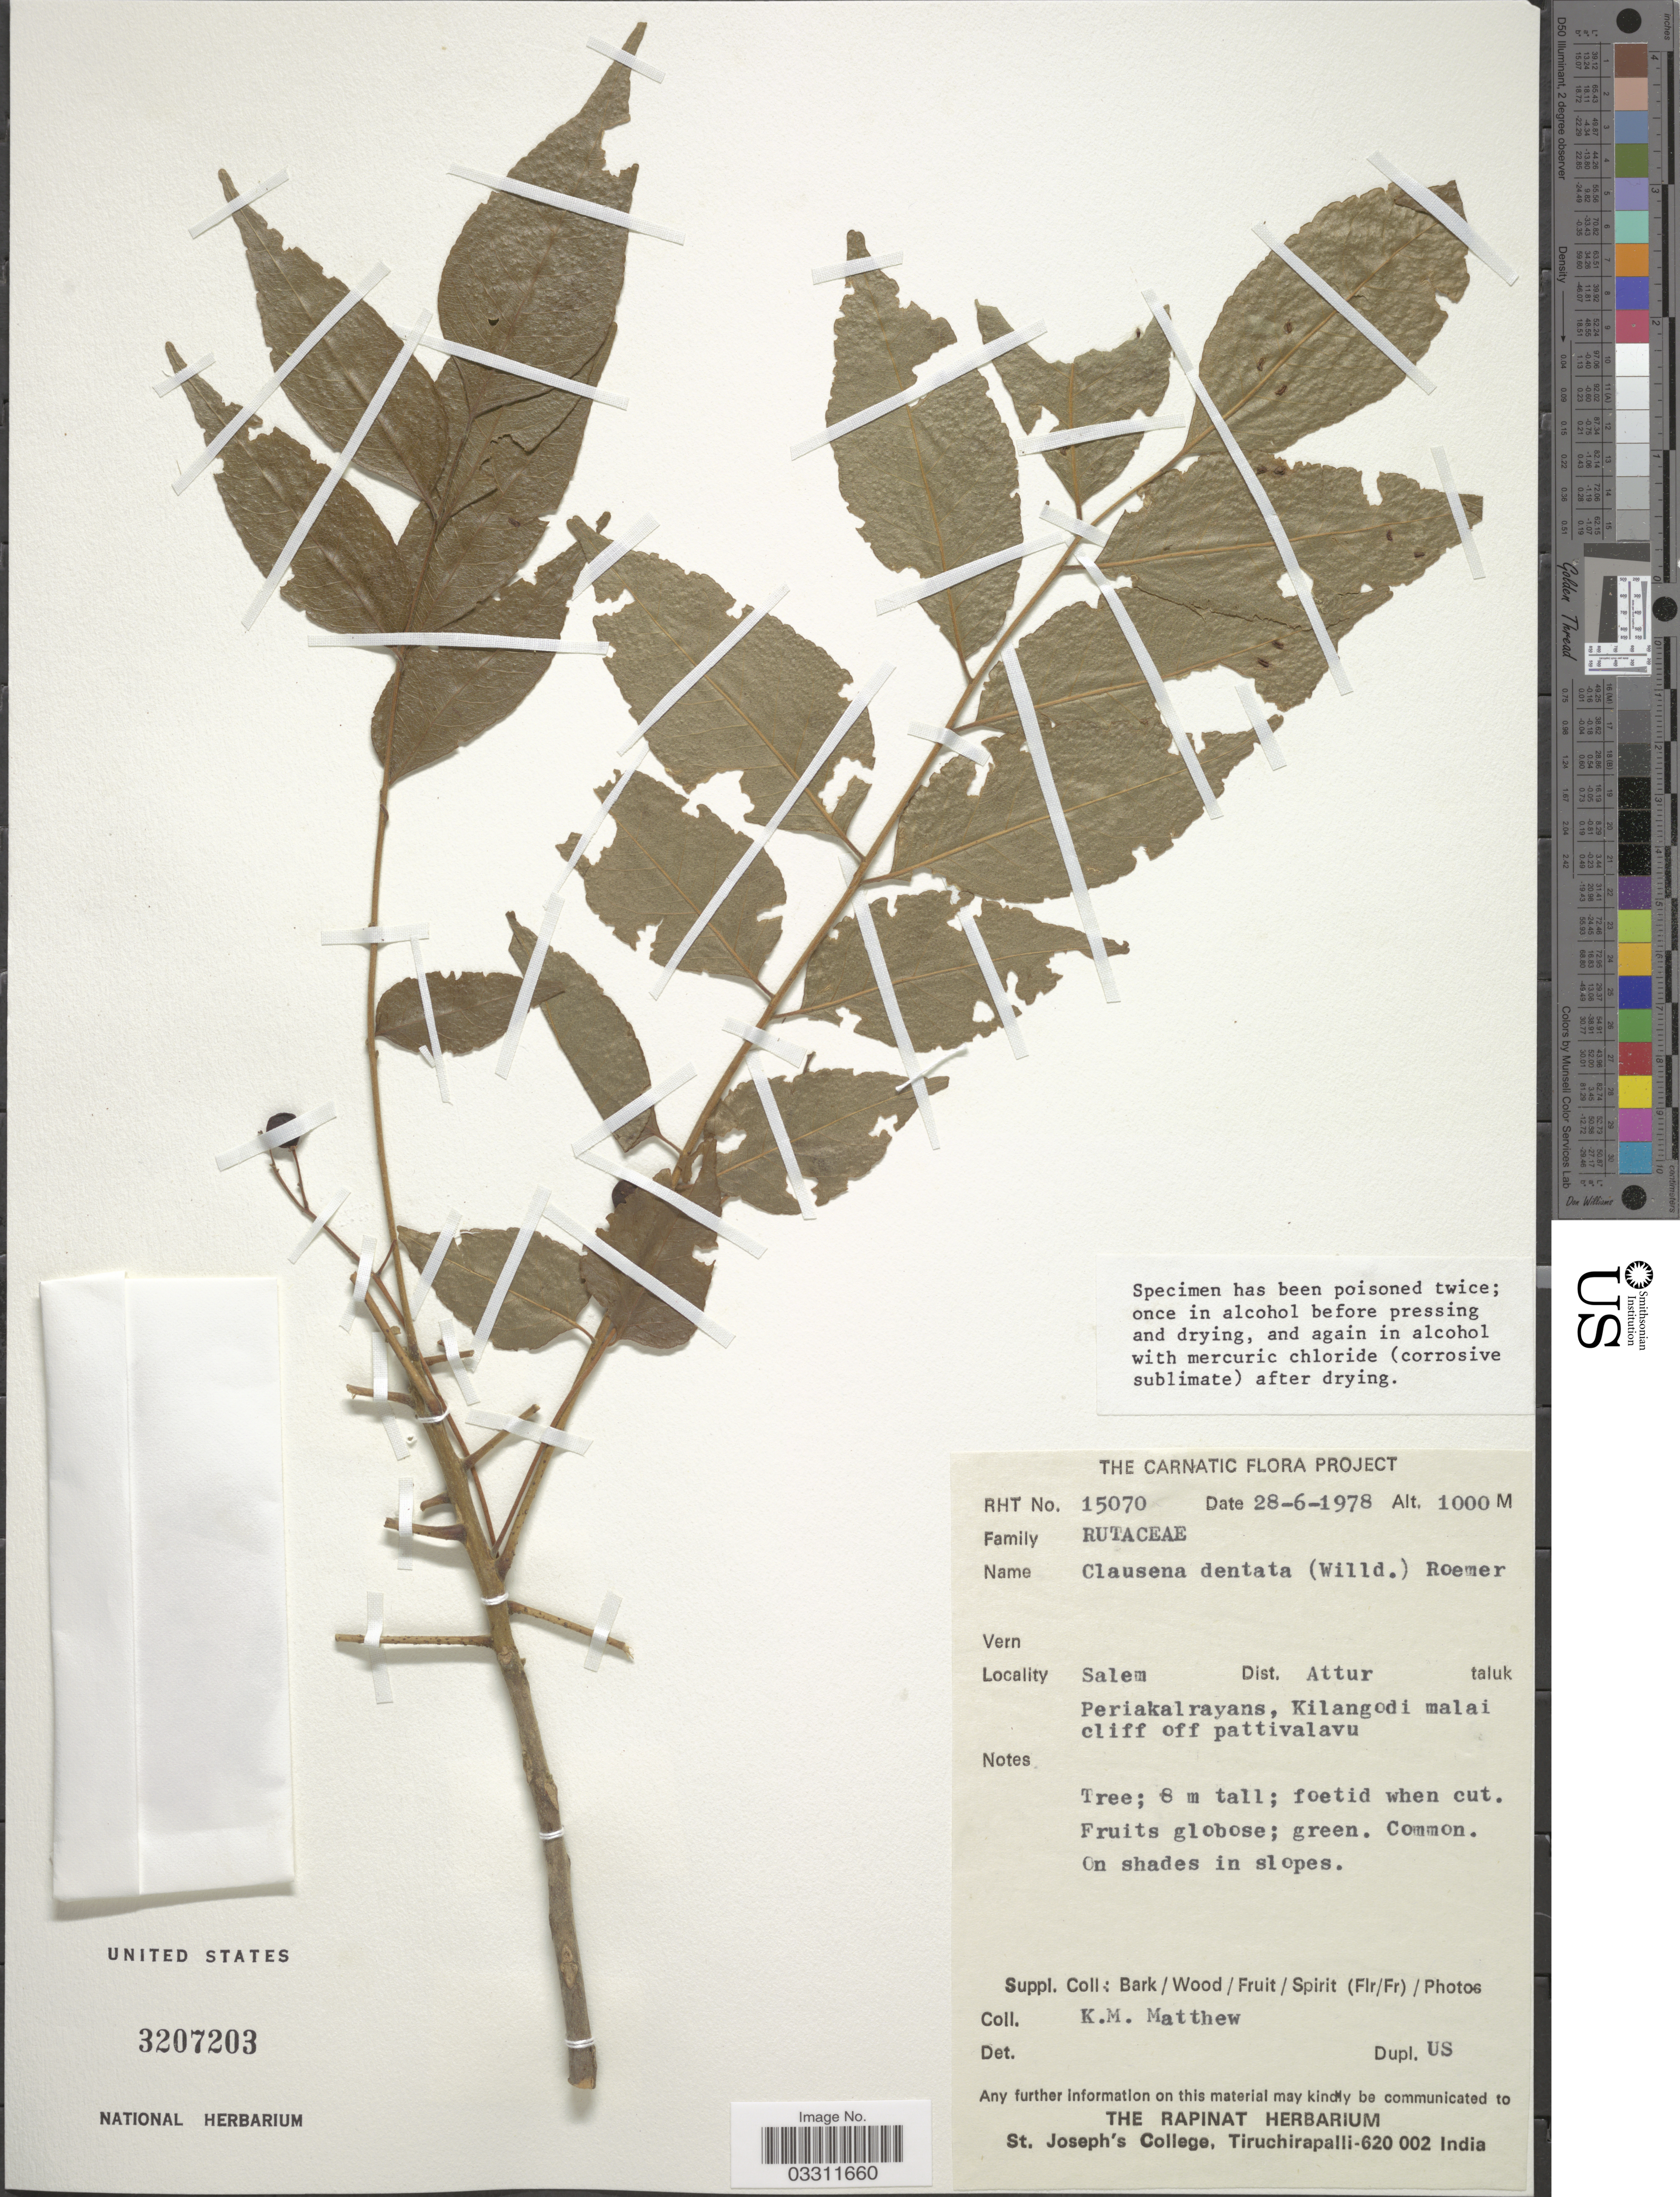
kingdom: Plantae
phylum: Tracheophyta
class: Magnoliopsida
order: Sapindales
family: Rutaceae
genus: Clausena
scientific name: Clausena anisata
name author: (Willd.) Benth.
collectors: K. M. Matthew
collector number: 15070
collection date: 1978-06-28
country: India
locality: Salem Dist. Attur taluk Periakalrayans, Kilangodi malai cliff off pattivalavu.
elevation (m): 1000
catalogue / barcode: US 3207203